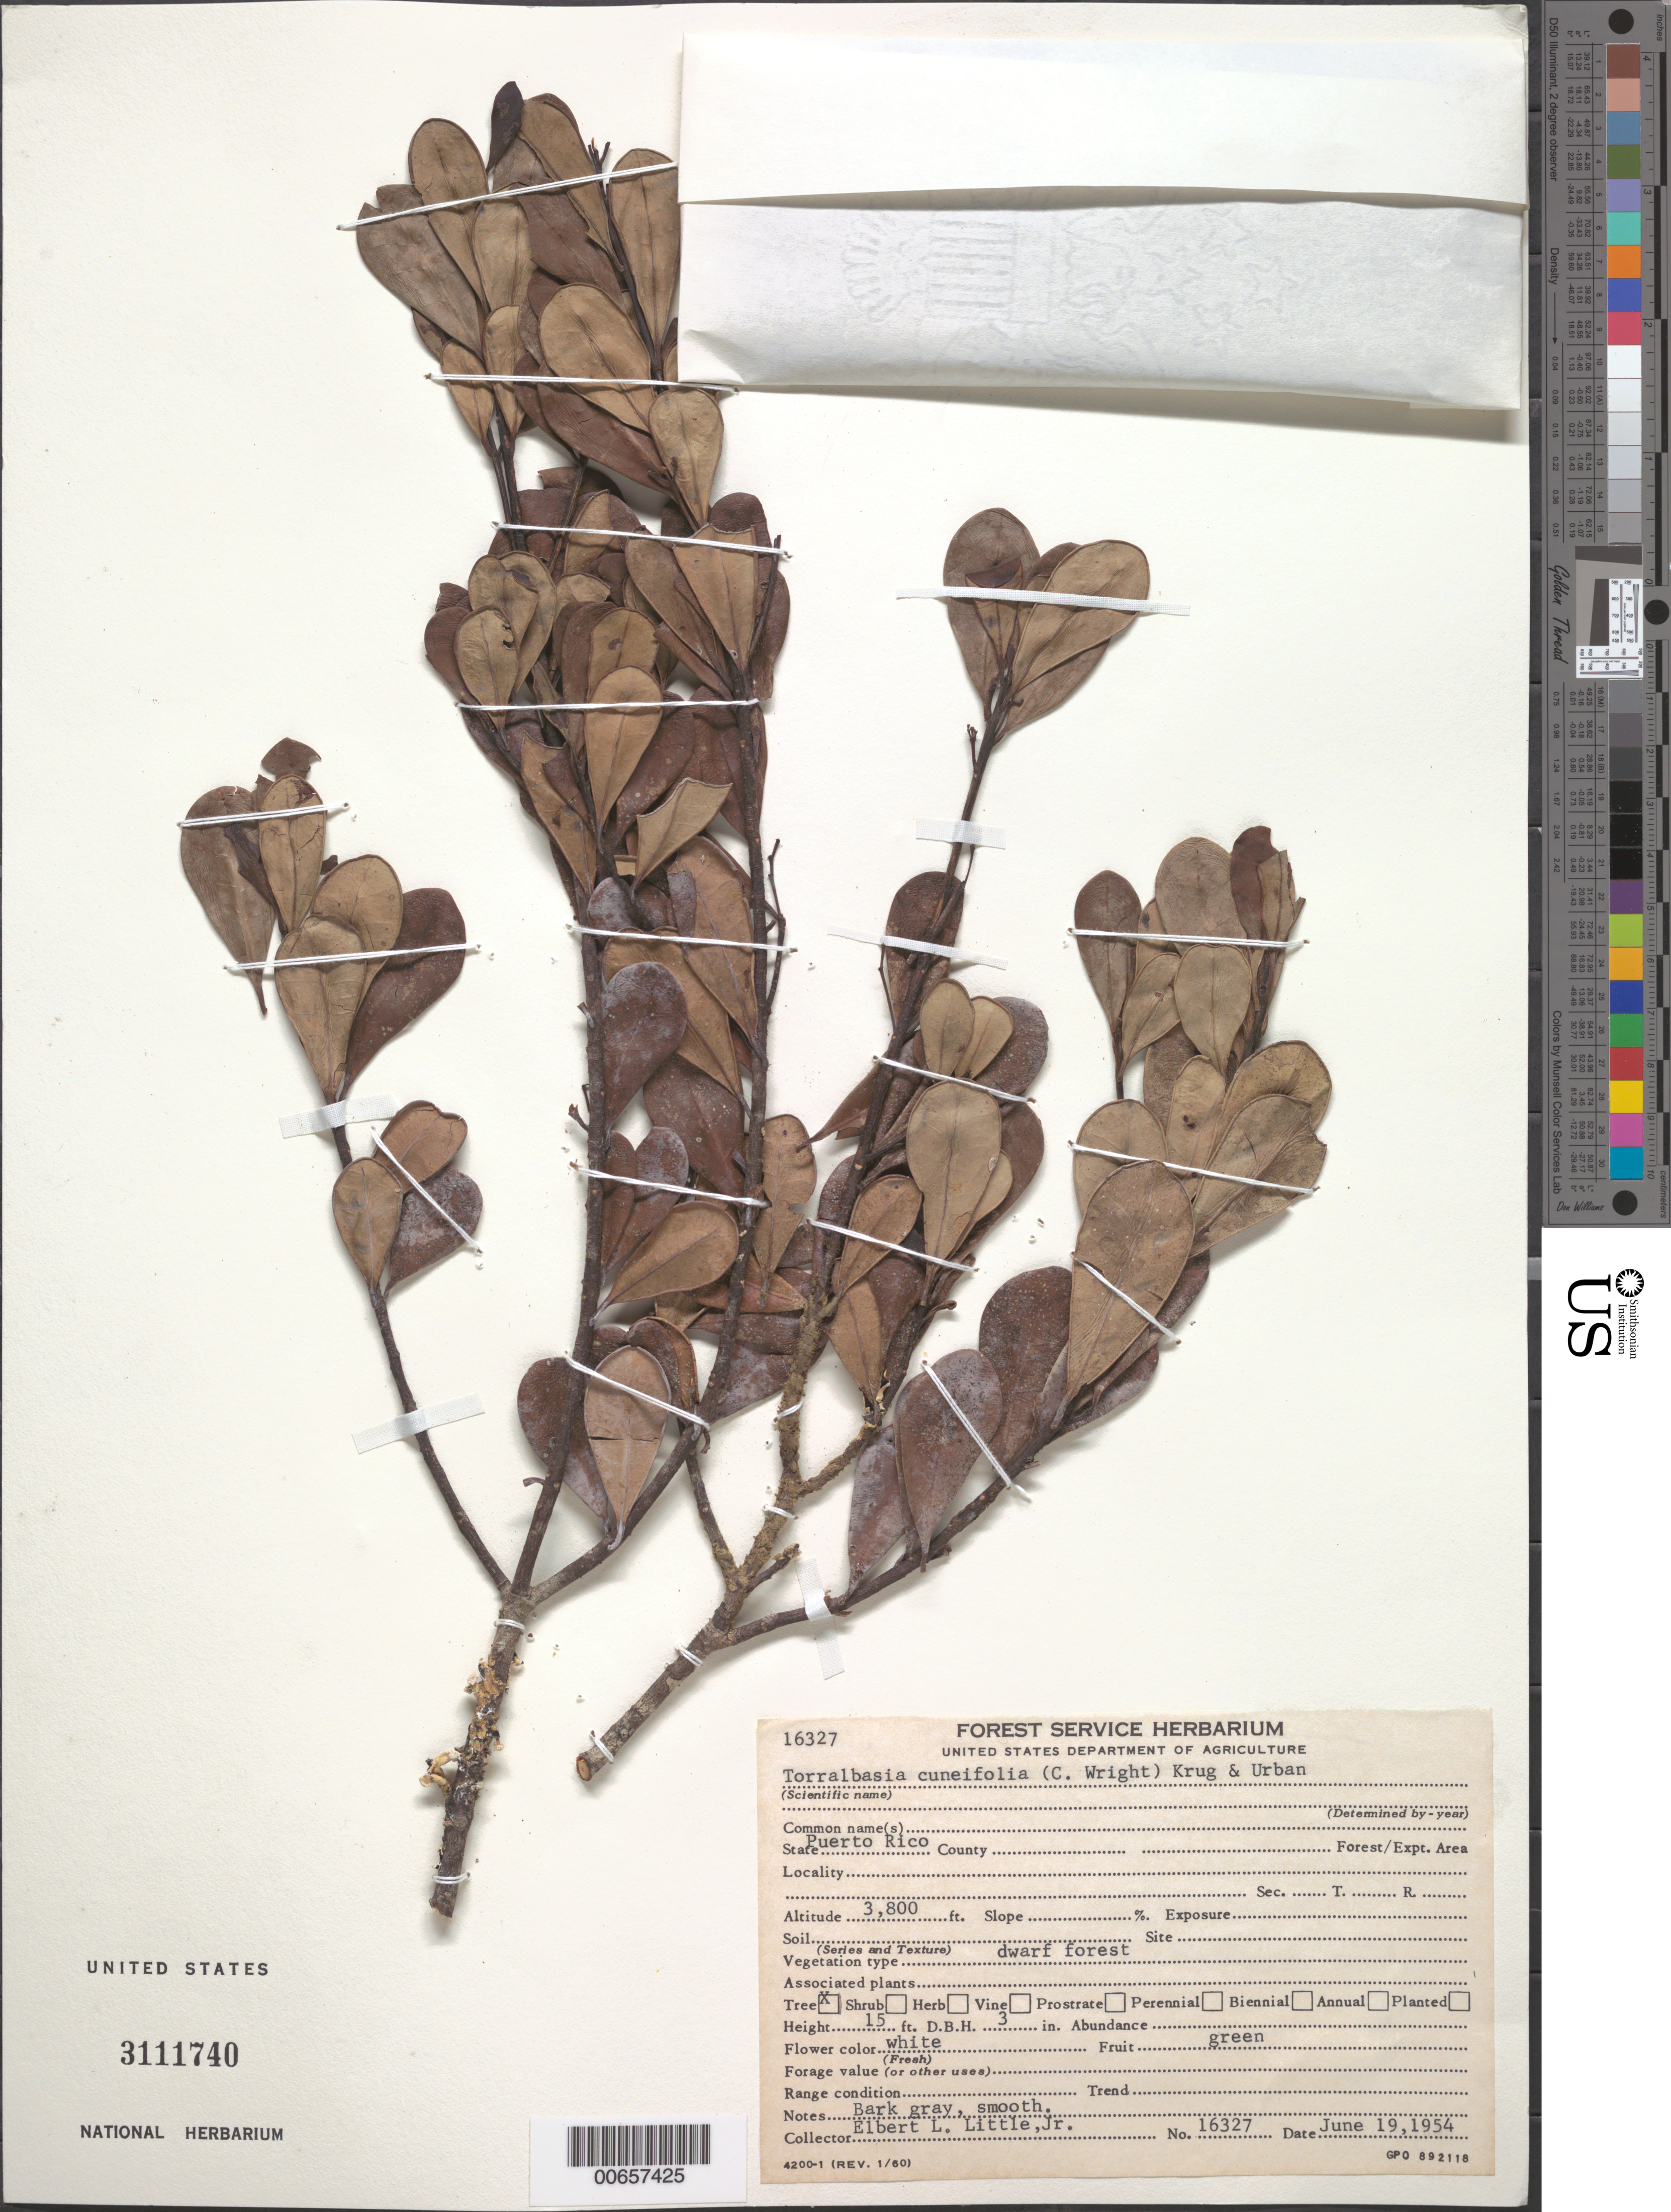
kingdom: Plantae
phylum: Tracheophyta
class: Magnoliopsida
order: Celastrales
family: Celastraceae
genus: Torralbasia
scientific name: Torralbasia cuneifolia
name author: (C. Wright ex Griseb.) Krug & Urb.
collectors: E. L. Little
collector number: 16327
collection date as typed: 19 Jun 1954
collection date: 1954-06-19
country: Puerto Rico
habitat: Dwarf forest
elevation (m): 1158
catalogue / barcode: US 3111740